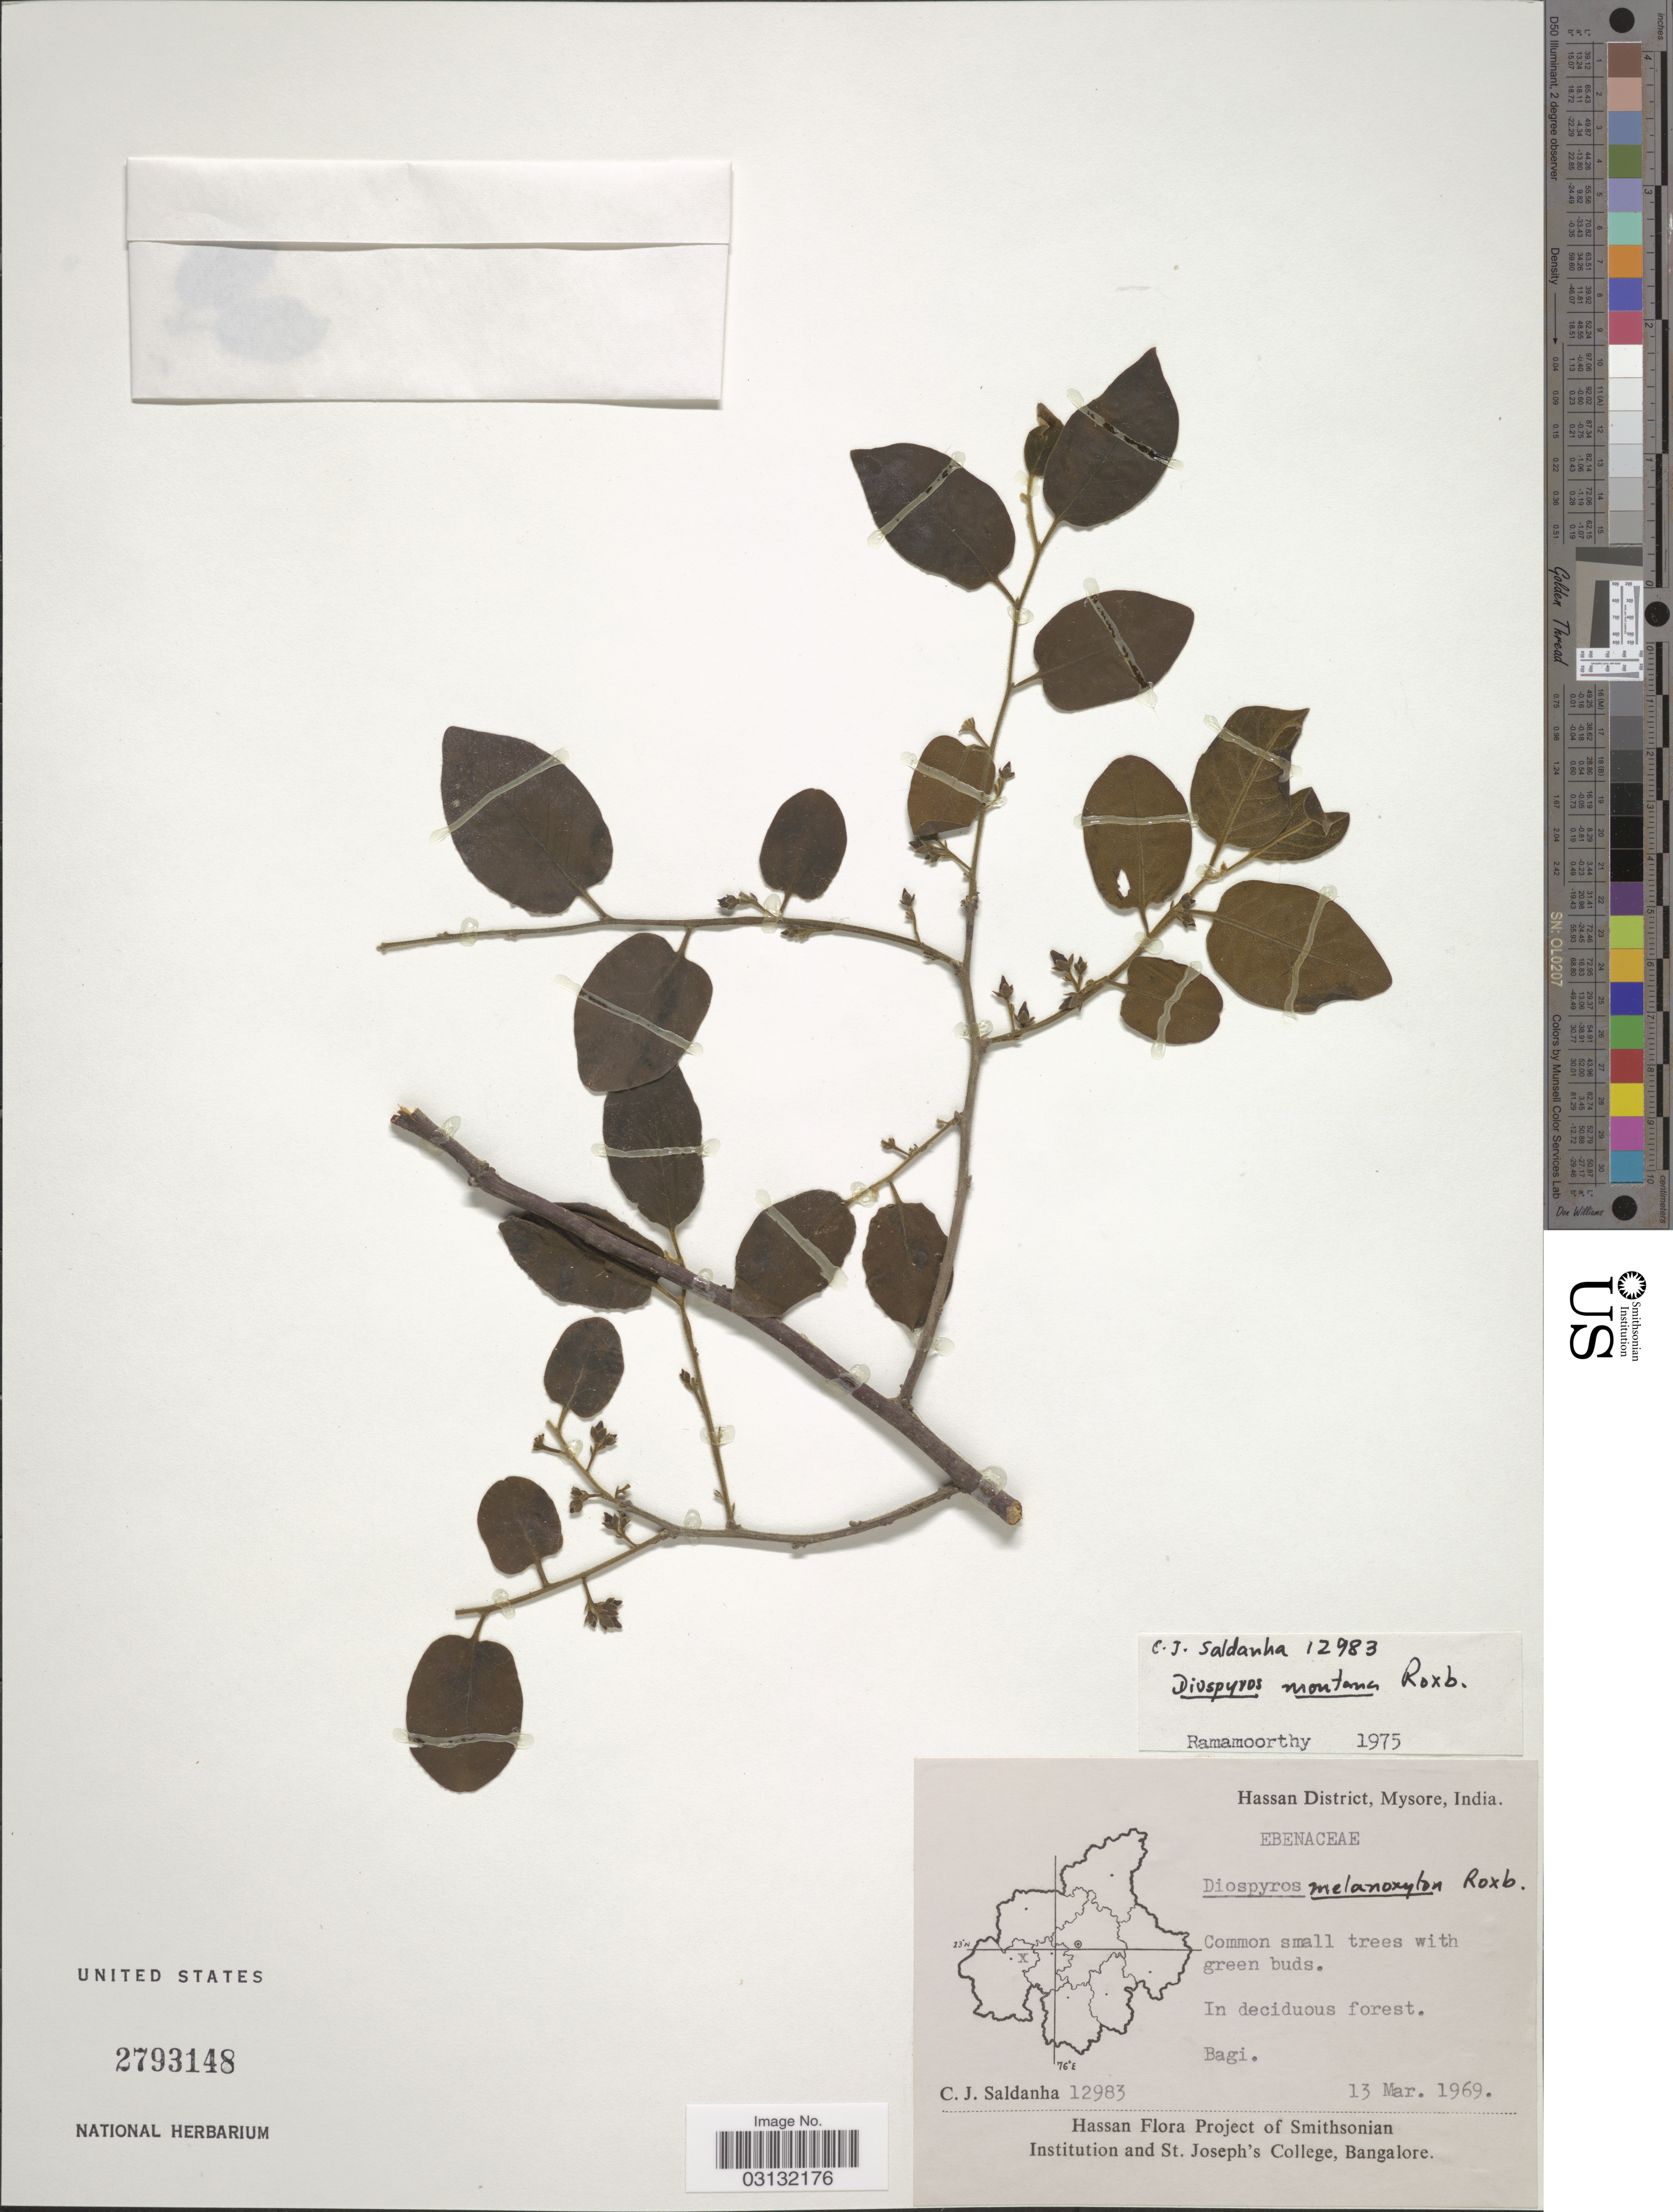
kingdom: Plantae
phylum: Tracheophyta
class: Magnoliopsida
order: Ericales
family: Ebenaceae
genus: Diospyros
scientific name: Diospyros montana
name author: Roxb.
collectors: C. J. Saldanha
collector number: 12983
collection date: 1969-03-13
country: India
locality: Hassan District, Mysore, India, Bagi.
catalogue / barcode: US 2793148